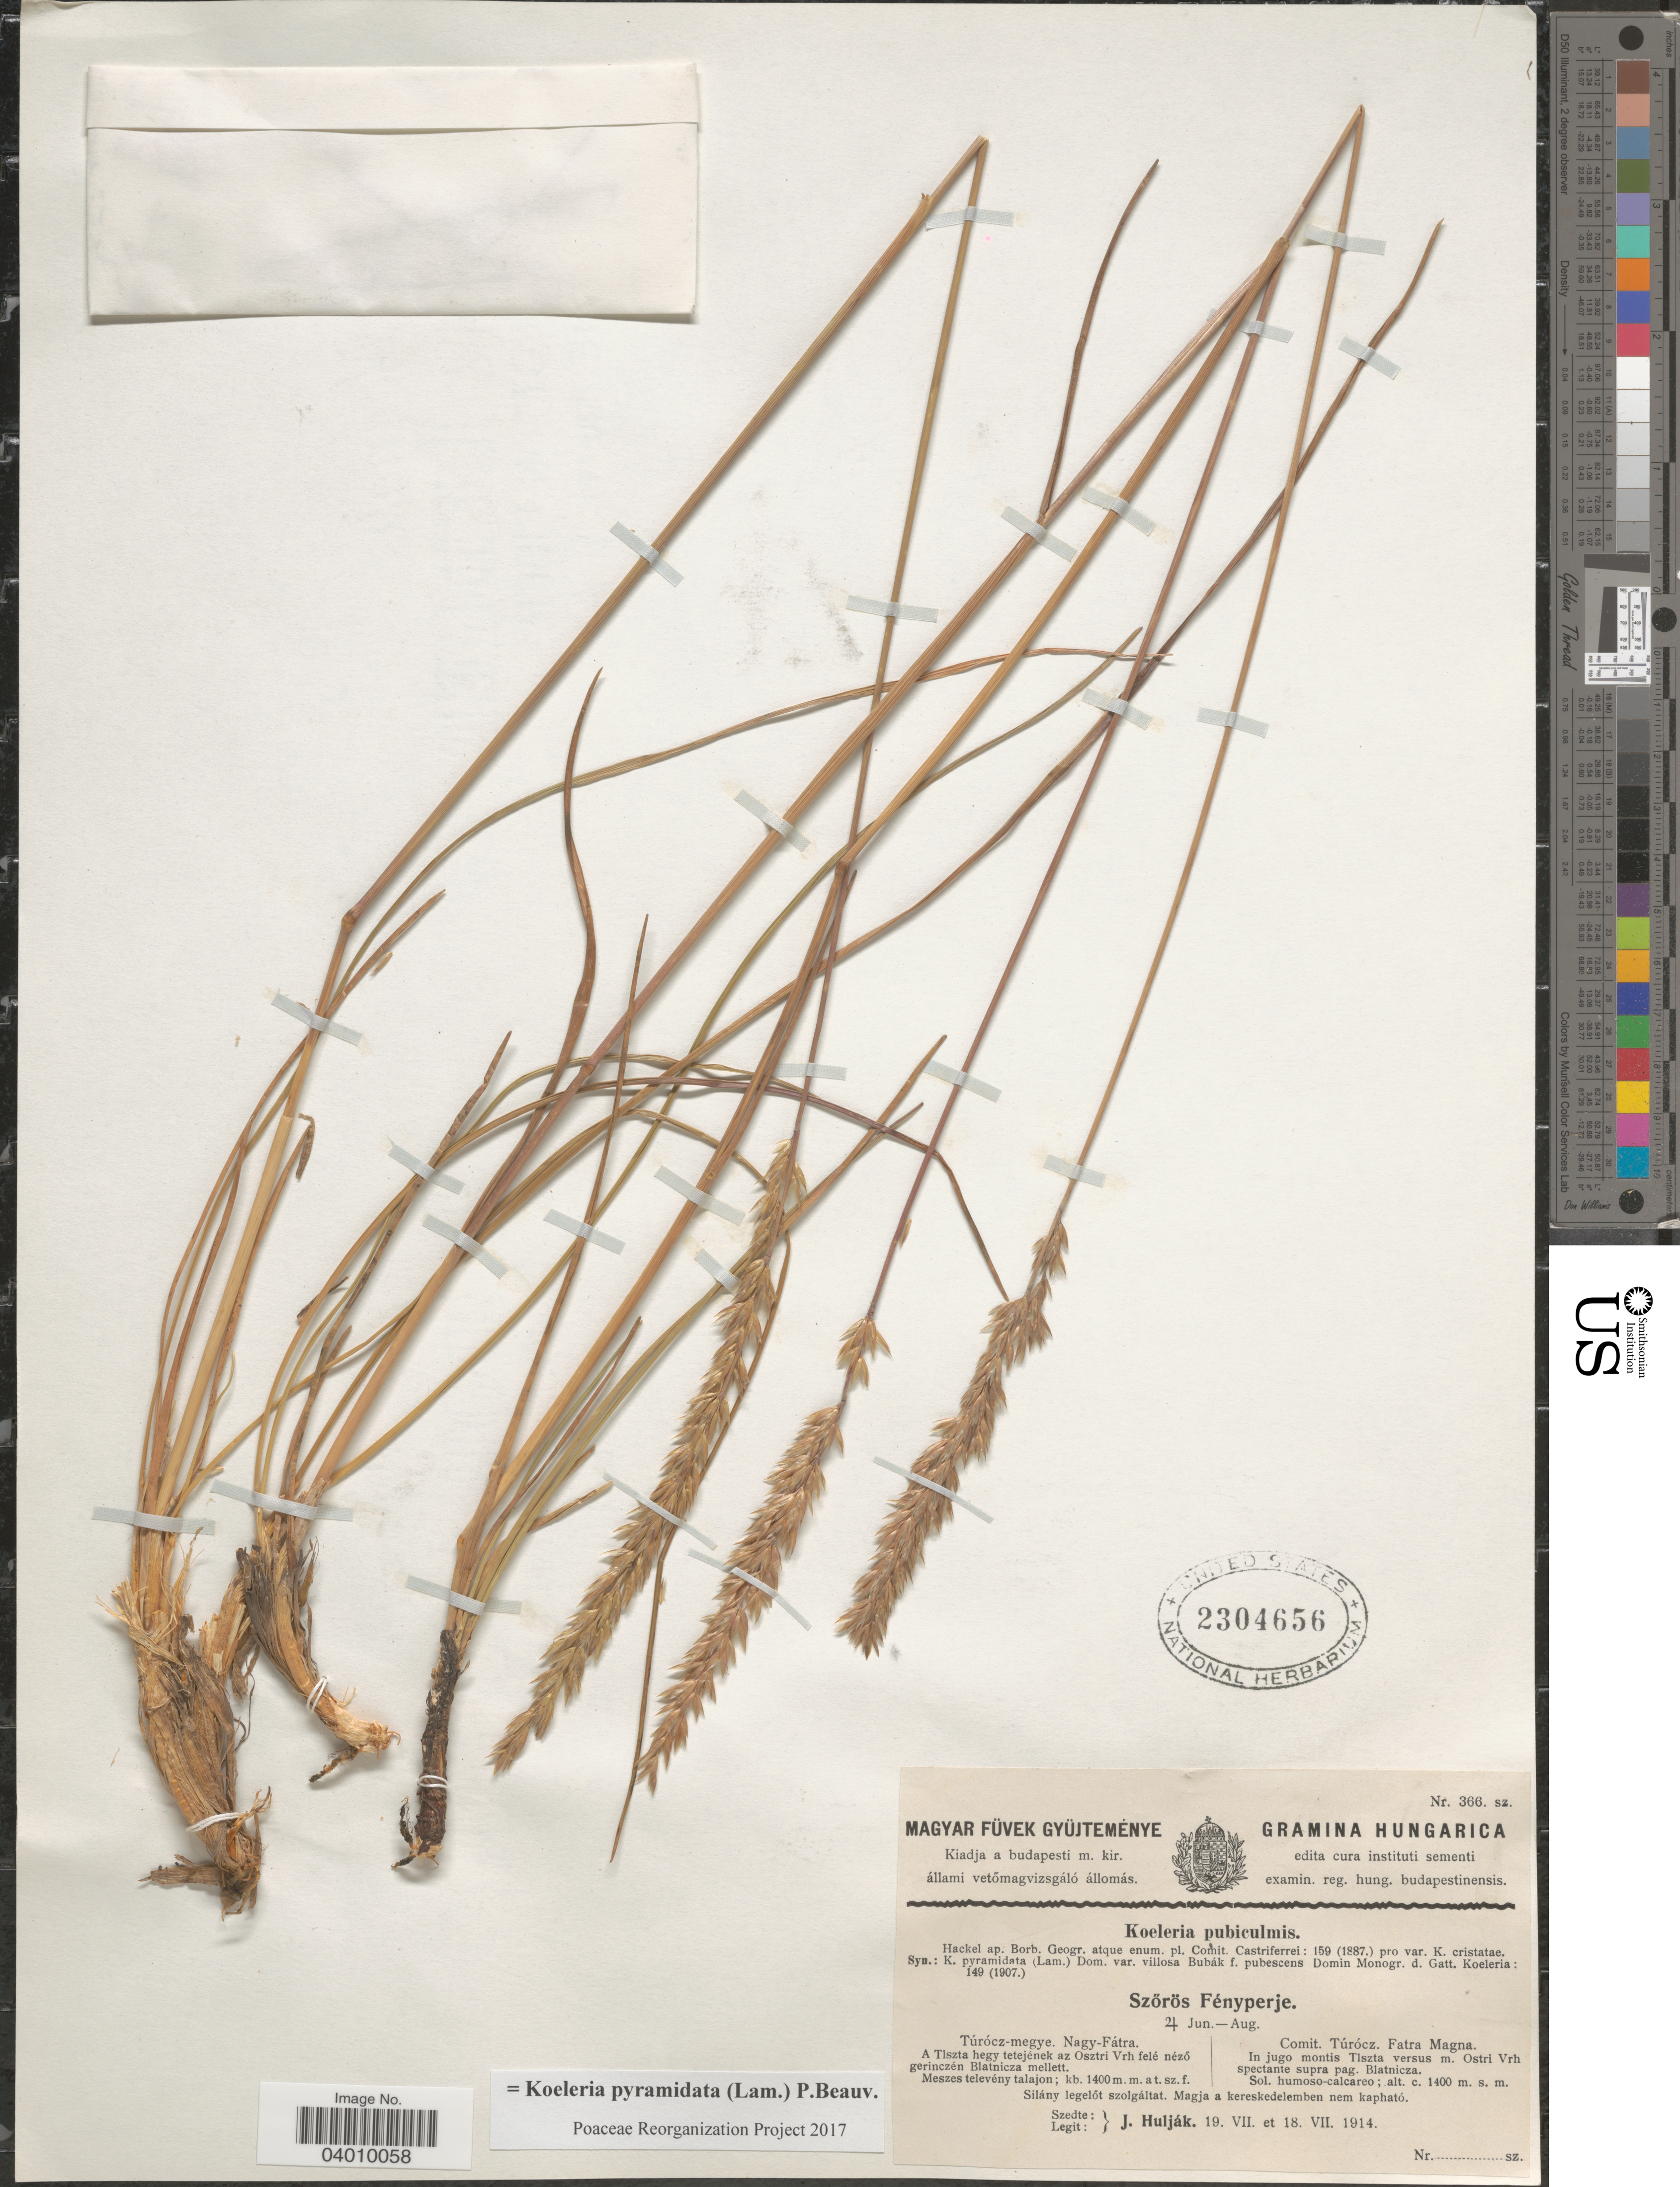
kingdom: Plantae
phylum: Tracheophyta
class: Liliopsida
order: Poales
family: Poaceae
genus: Koeleria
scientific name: Koeleria pyramidata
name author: (Lam.) P. Beauv.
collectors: J. Huljak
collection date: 1914-07-18/1914-07-19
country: Hungary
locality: Hungarica. Comit. Túrócz. Fatra Magna. In jugo montis Tiszta versus m. Ostri Vrh spectante supra pag. Blatnicza. Sol. humoso-calcareo.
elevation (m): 1400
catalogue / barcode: US 2304656